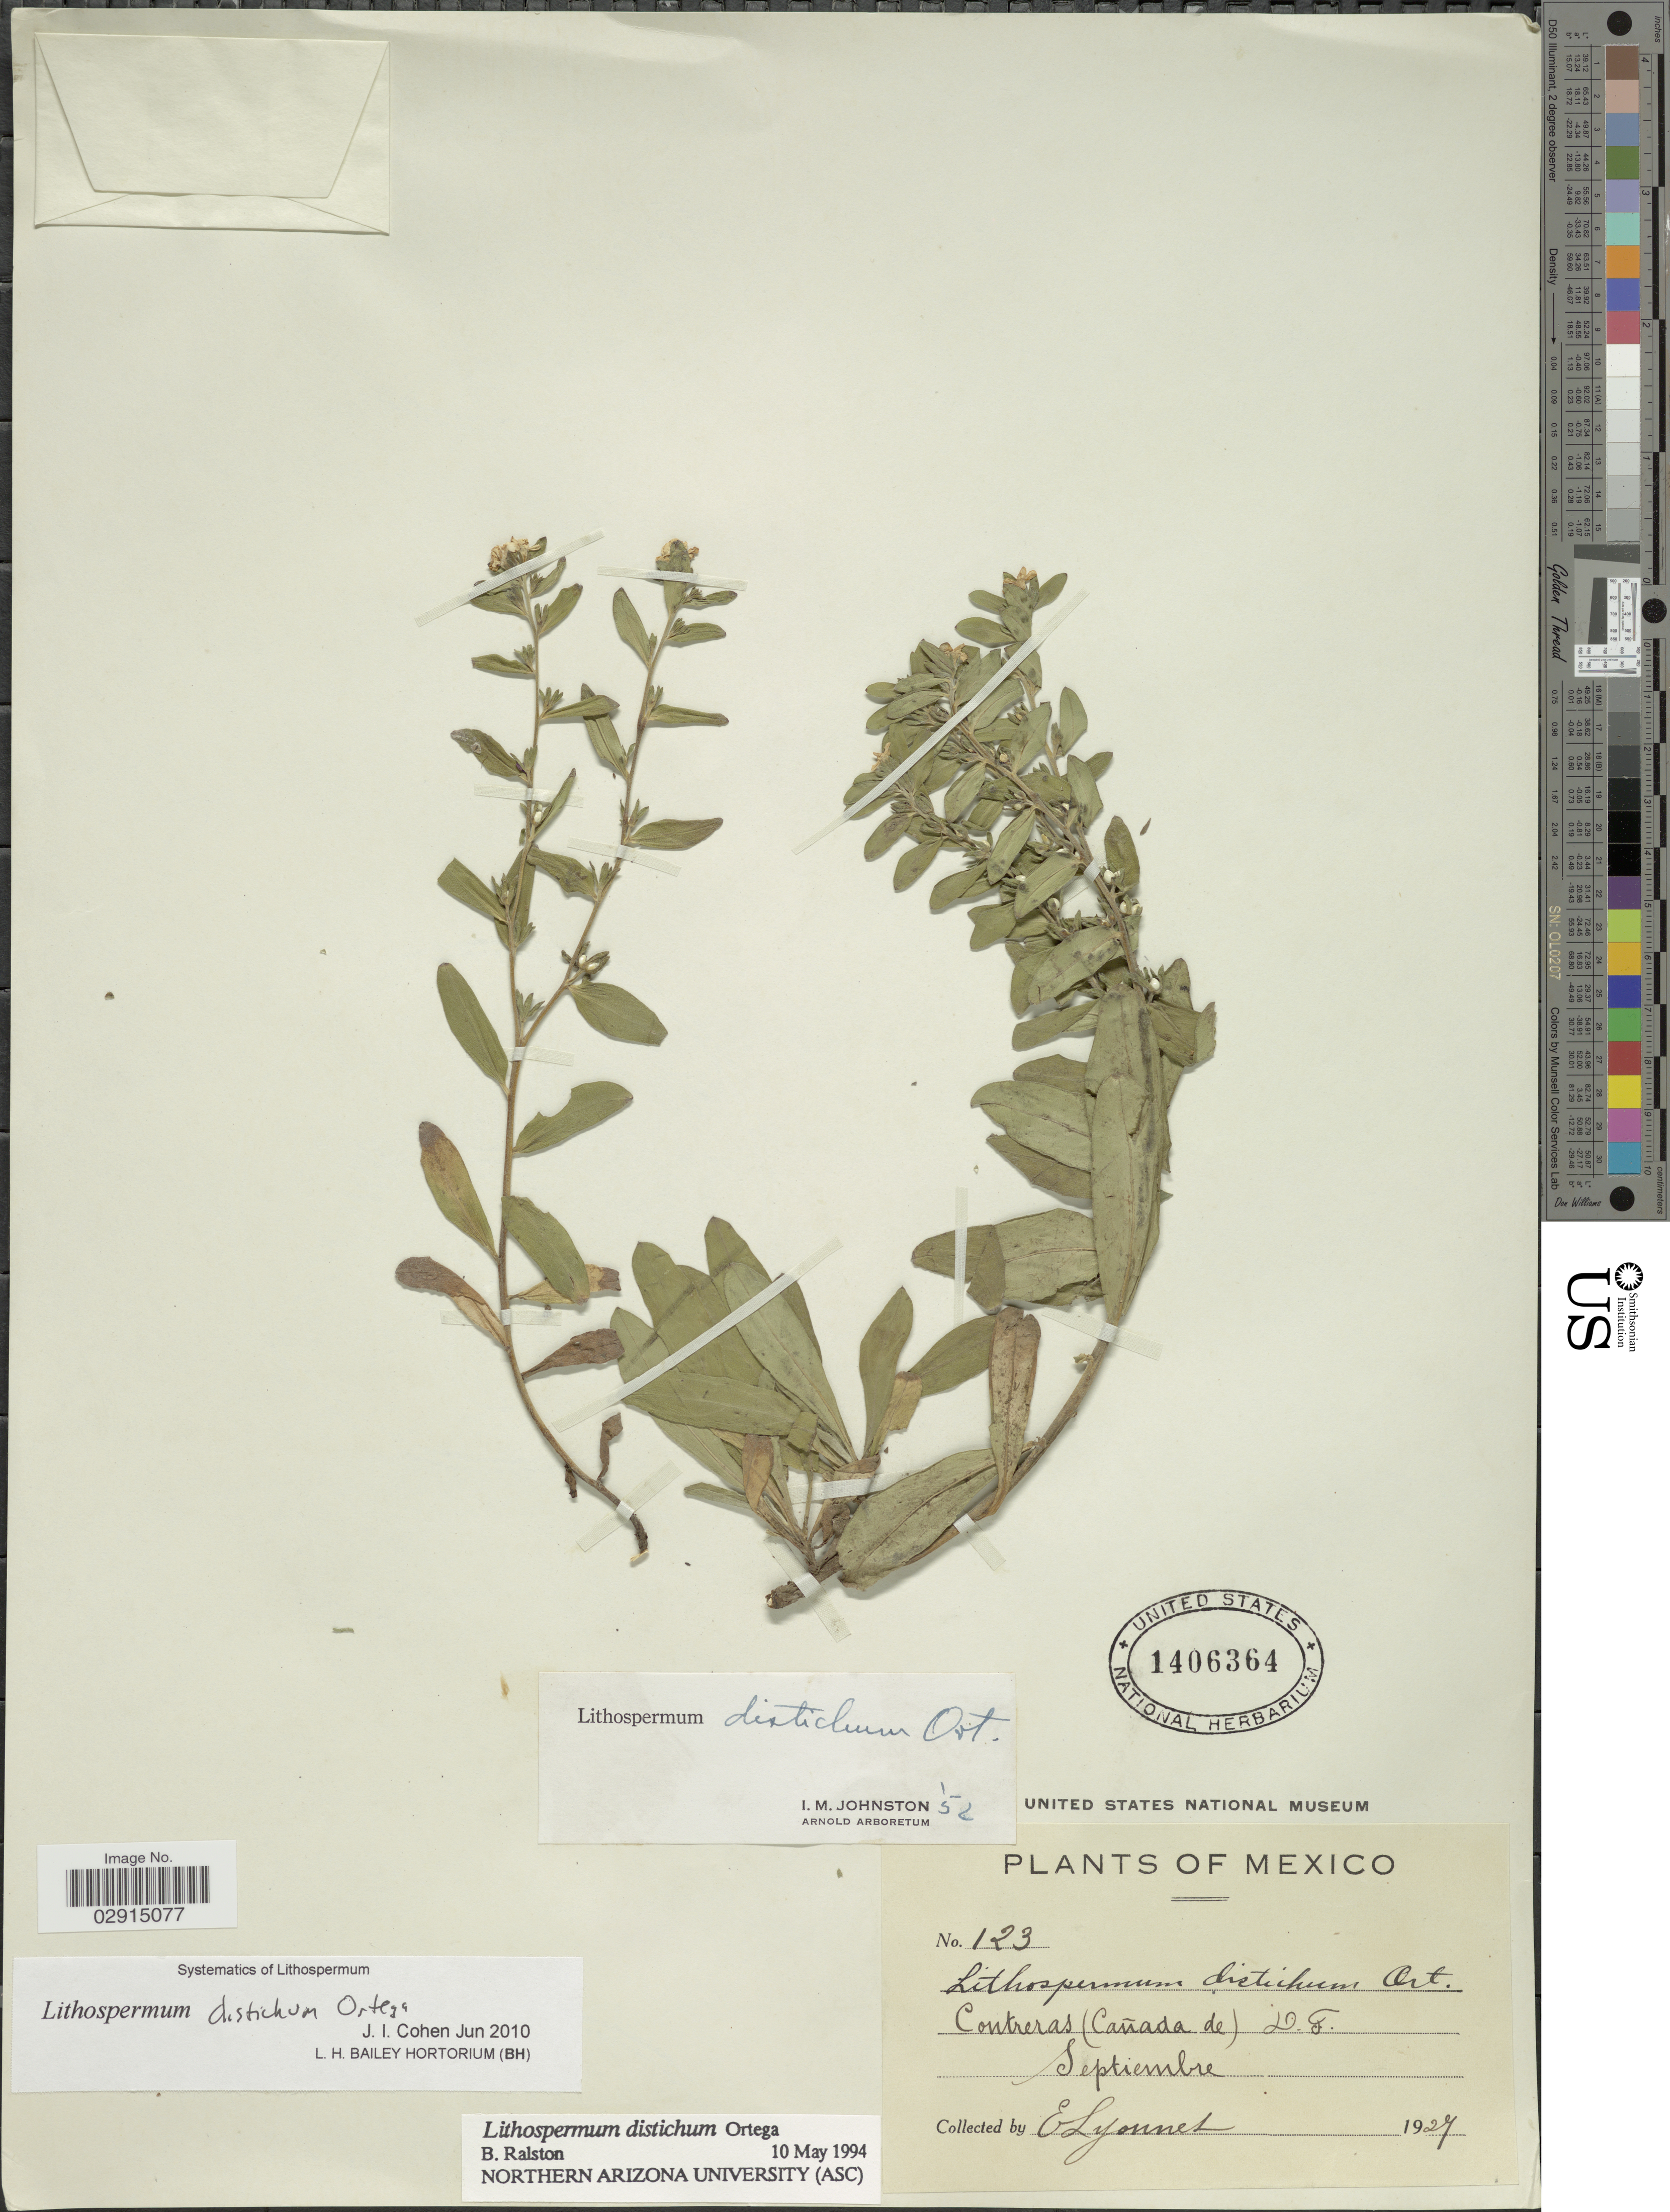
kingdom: Plantae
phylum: Tracheophyta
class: Magnoliopsida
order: Boraginales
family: Boraginaceae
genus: Lithospermum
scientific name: Lithospermum distichum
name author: Ortega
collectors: E. Lyonnet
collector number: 123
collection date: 1927-09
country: Mexico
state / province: Distrito Federal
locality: Contreras (Cañada de) D.F.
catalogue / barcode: US 1406364